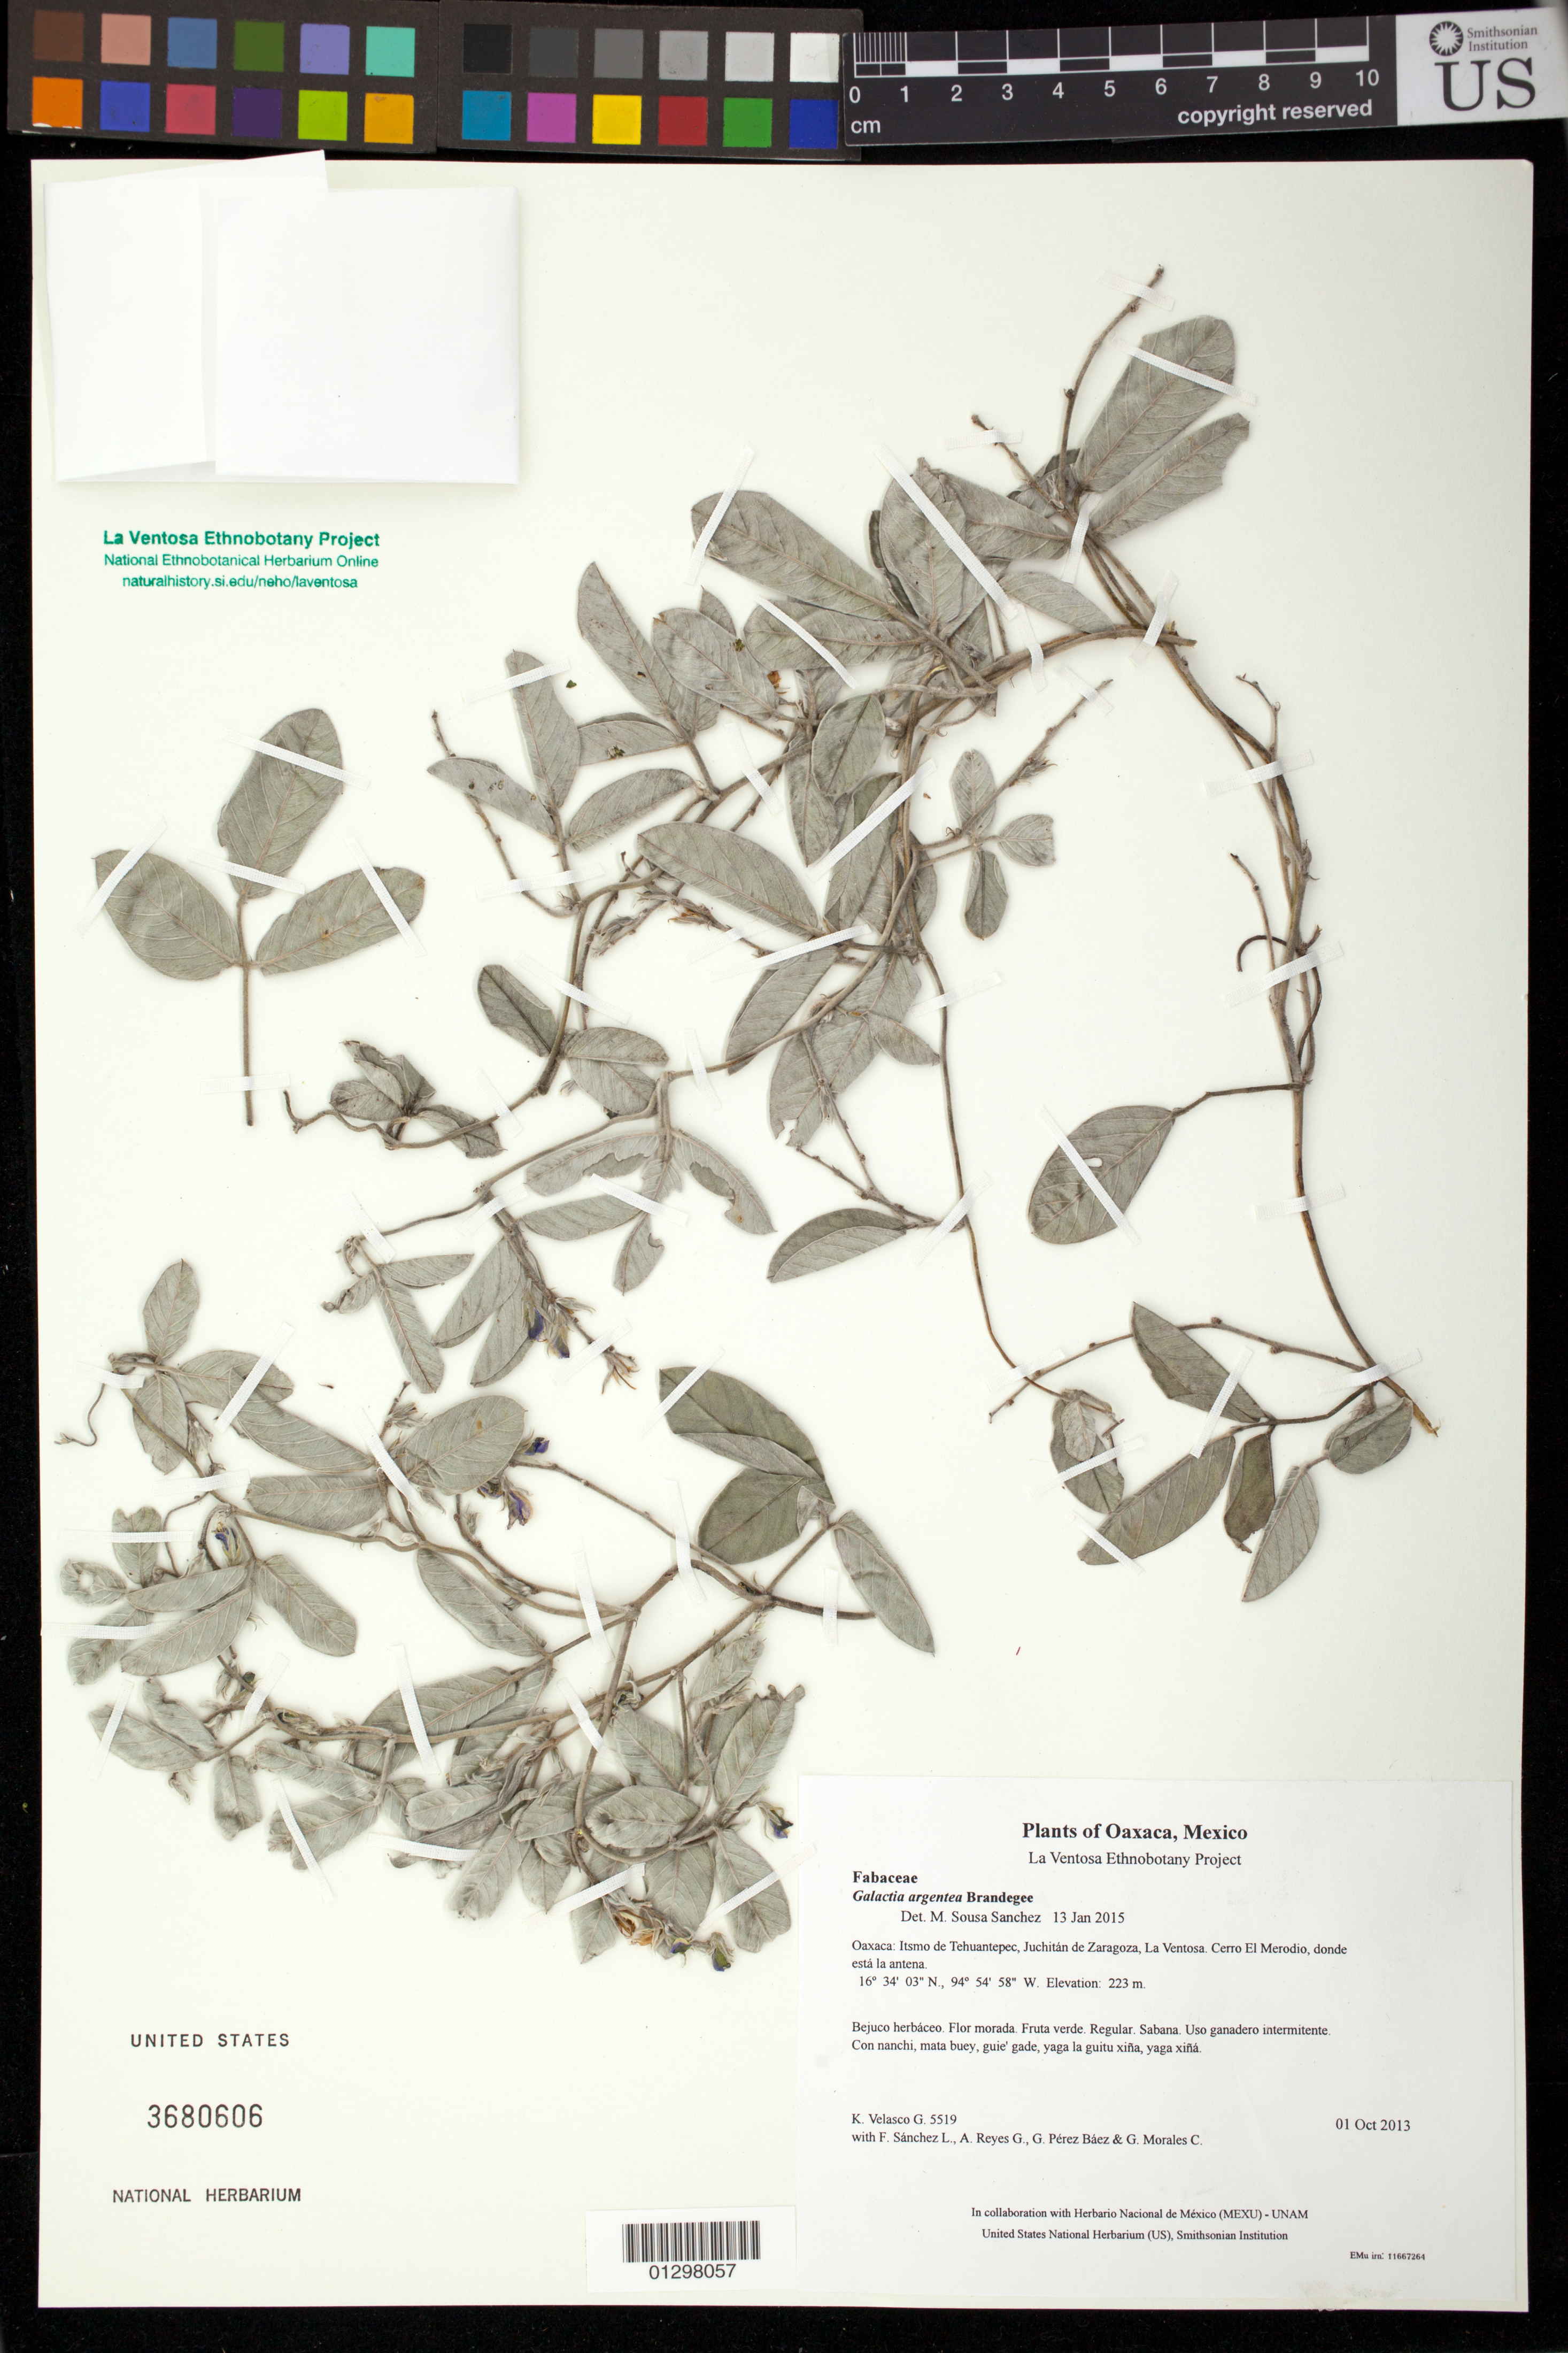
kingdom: Plantae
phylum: Tracheophyta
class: Magnoliopsida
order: Fabales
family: Fabaceae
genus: Galactia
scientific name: Galactia argentea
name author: Brandegee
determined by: Sousa S., Mario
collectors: K. Velasco G., F. Sánchez L., A. Reyes G., G. Pérez Báez & G. Morales C.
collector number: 5519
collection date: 2013-10-01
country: Mexico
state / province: Oaxaca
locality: Itsmo de Tehuantepec, Juchitán de Zaragoza, La Ventosa. Cerro El Merodio, donde está la antena.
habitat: Sabana. Uso ganadero intermitente.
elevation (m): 223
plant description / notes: MEXU, SERO, US; Luba'. Guie' nagu. Cuaananaxhi naga'. Nuu.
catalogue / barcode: US 3680606